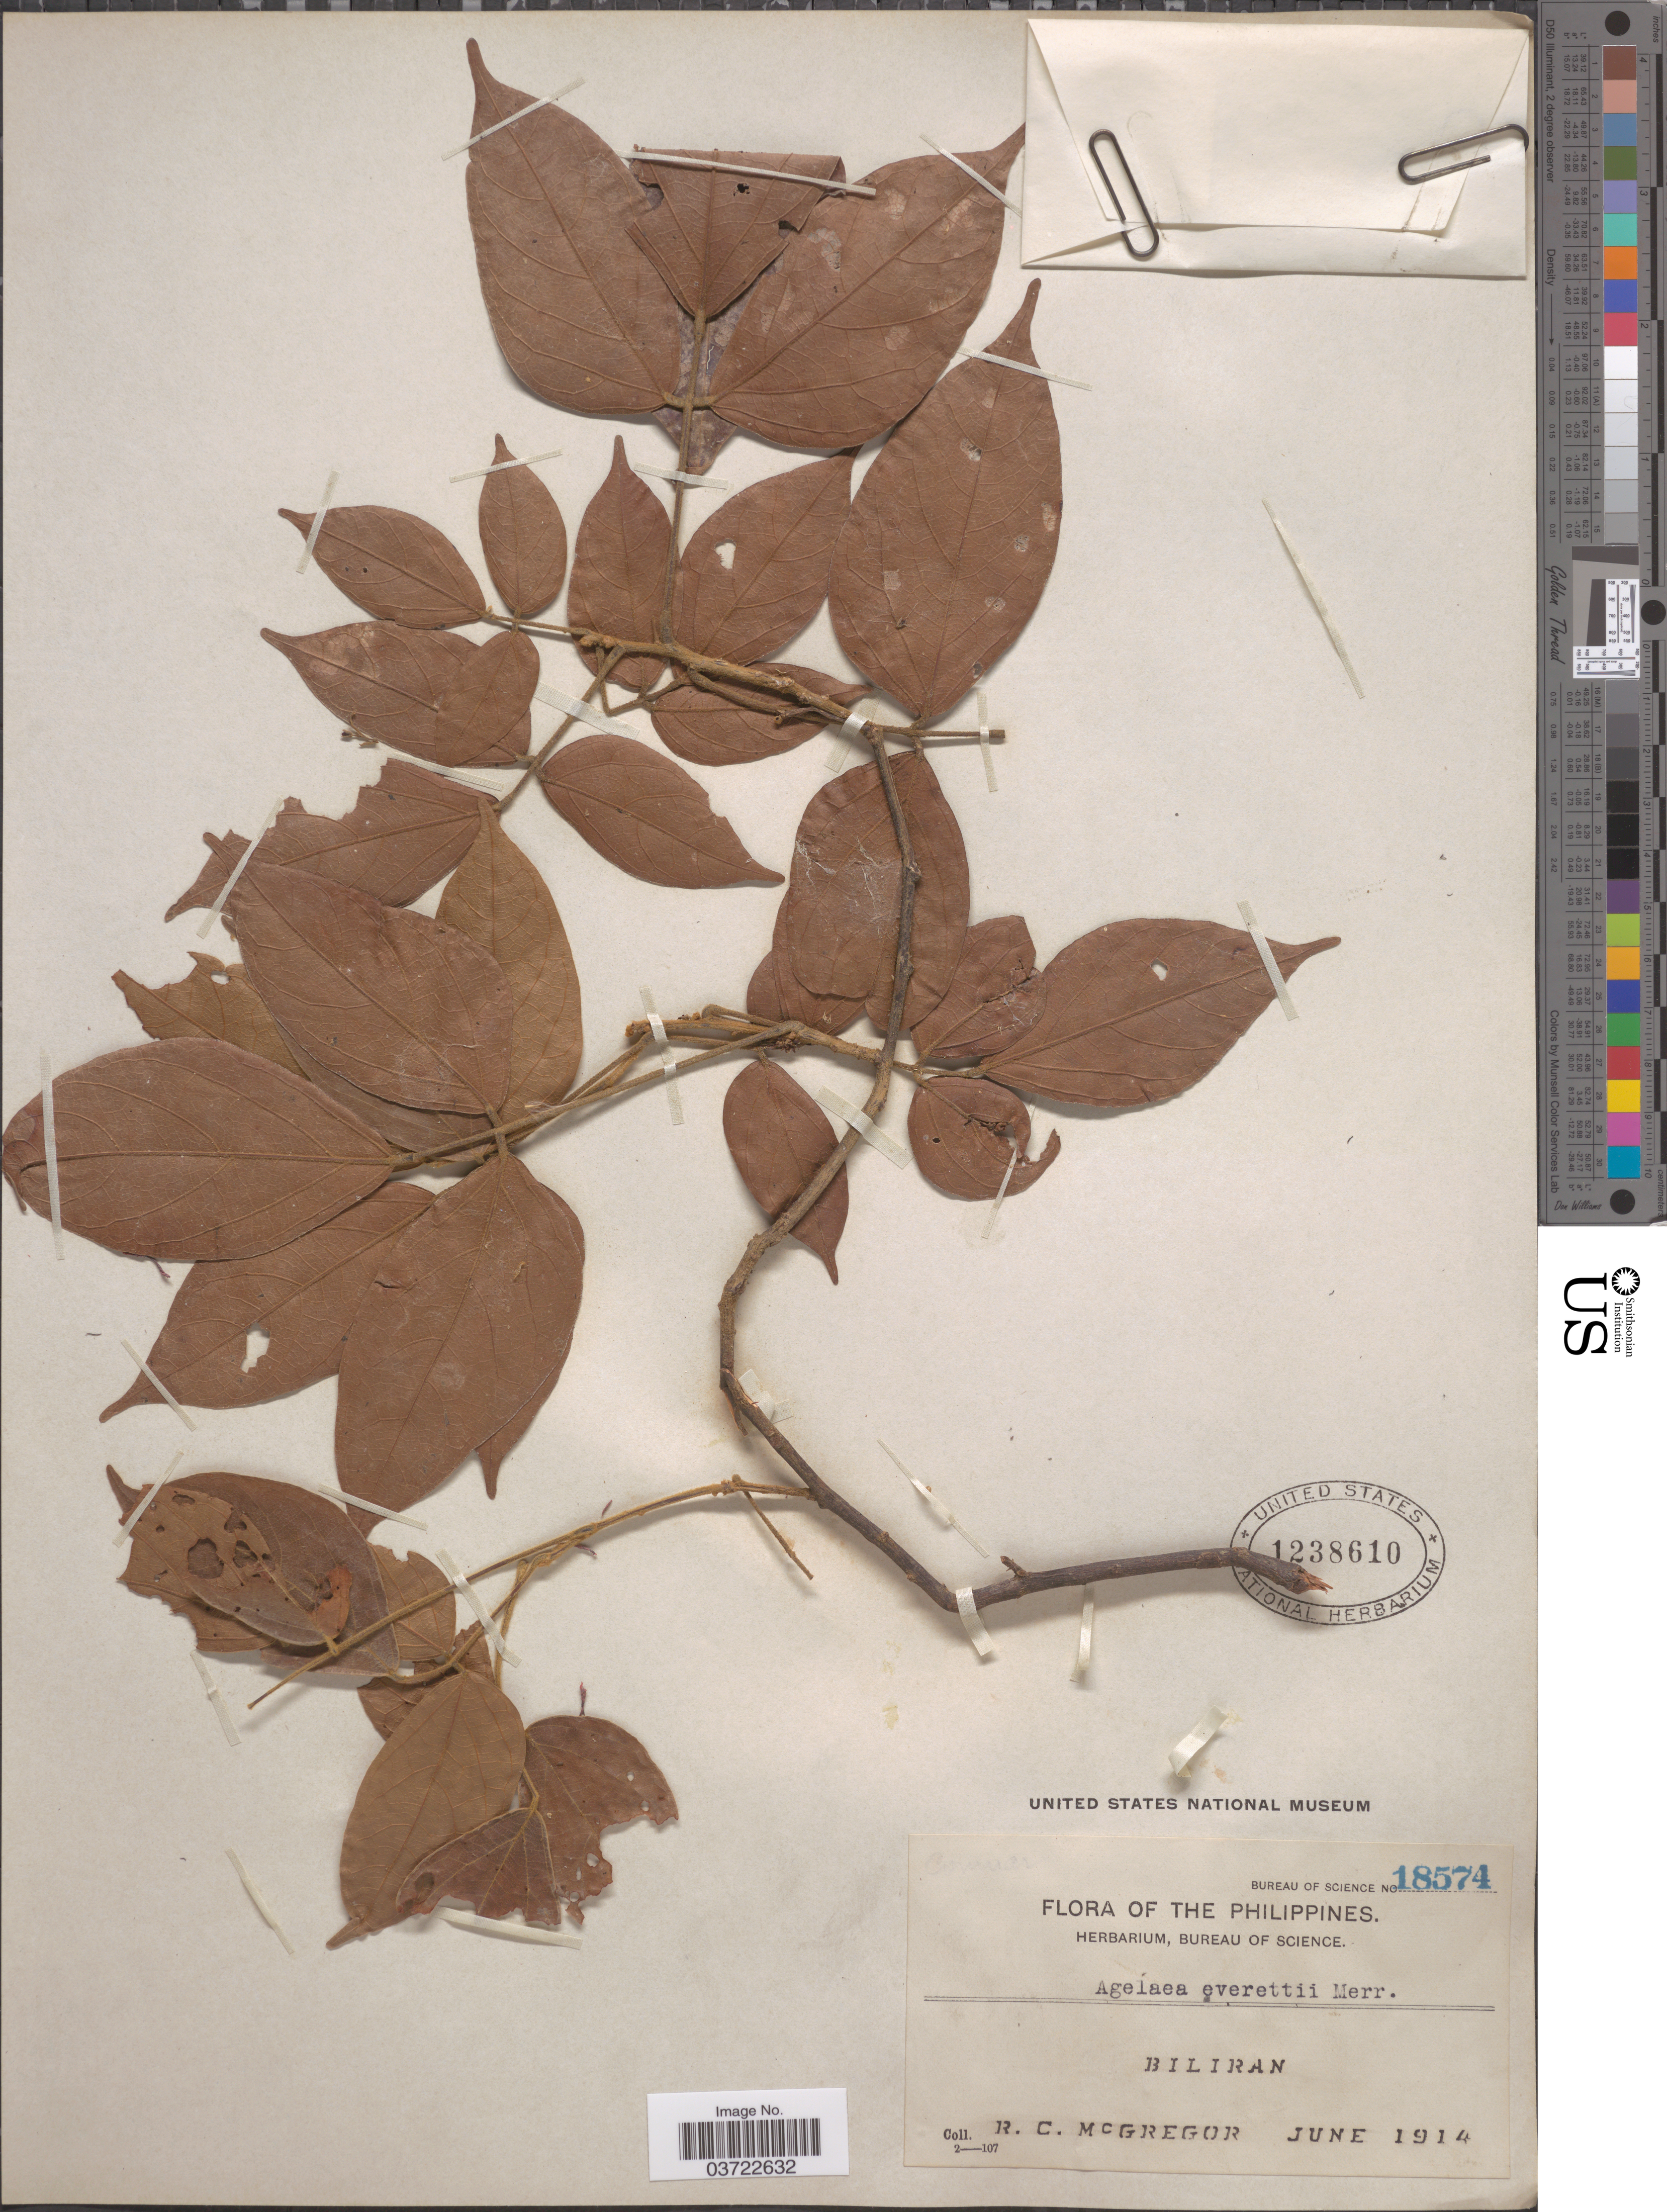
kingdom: Plantae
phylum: Tracheophyta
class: Magnoliopsida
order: Oxalidales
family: Connaraceae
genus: Agelaea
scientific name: Agelaea borneensis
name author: (Hook. f.) Merr.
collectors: R. C. McGregor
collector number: Bureau of Science 18574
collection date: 1914-06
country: Philippines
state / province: Eastern Visayas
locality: Biliran.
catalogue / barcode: US 1238610